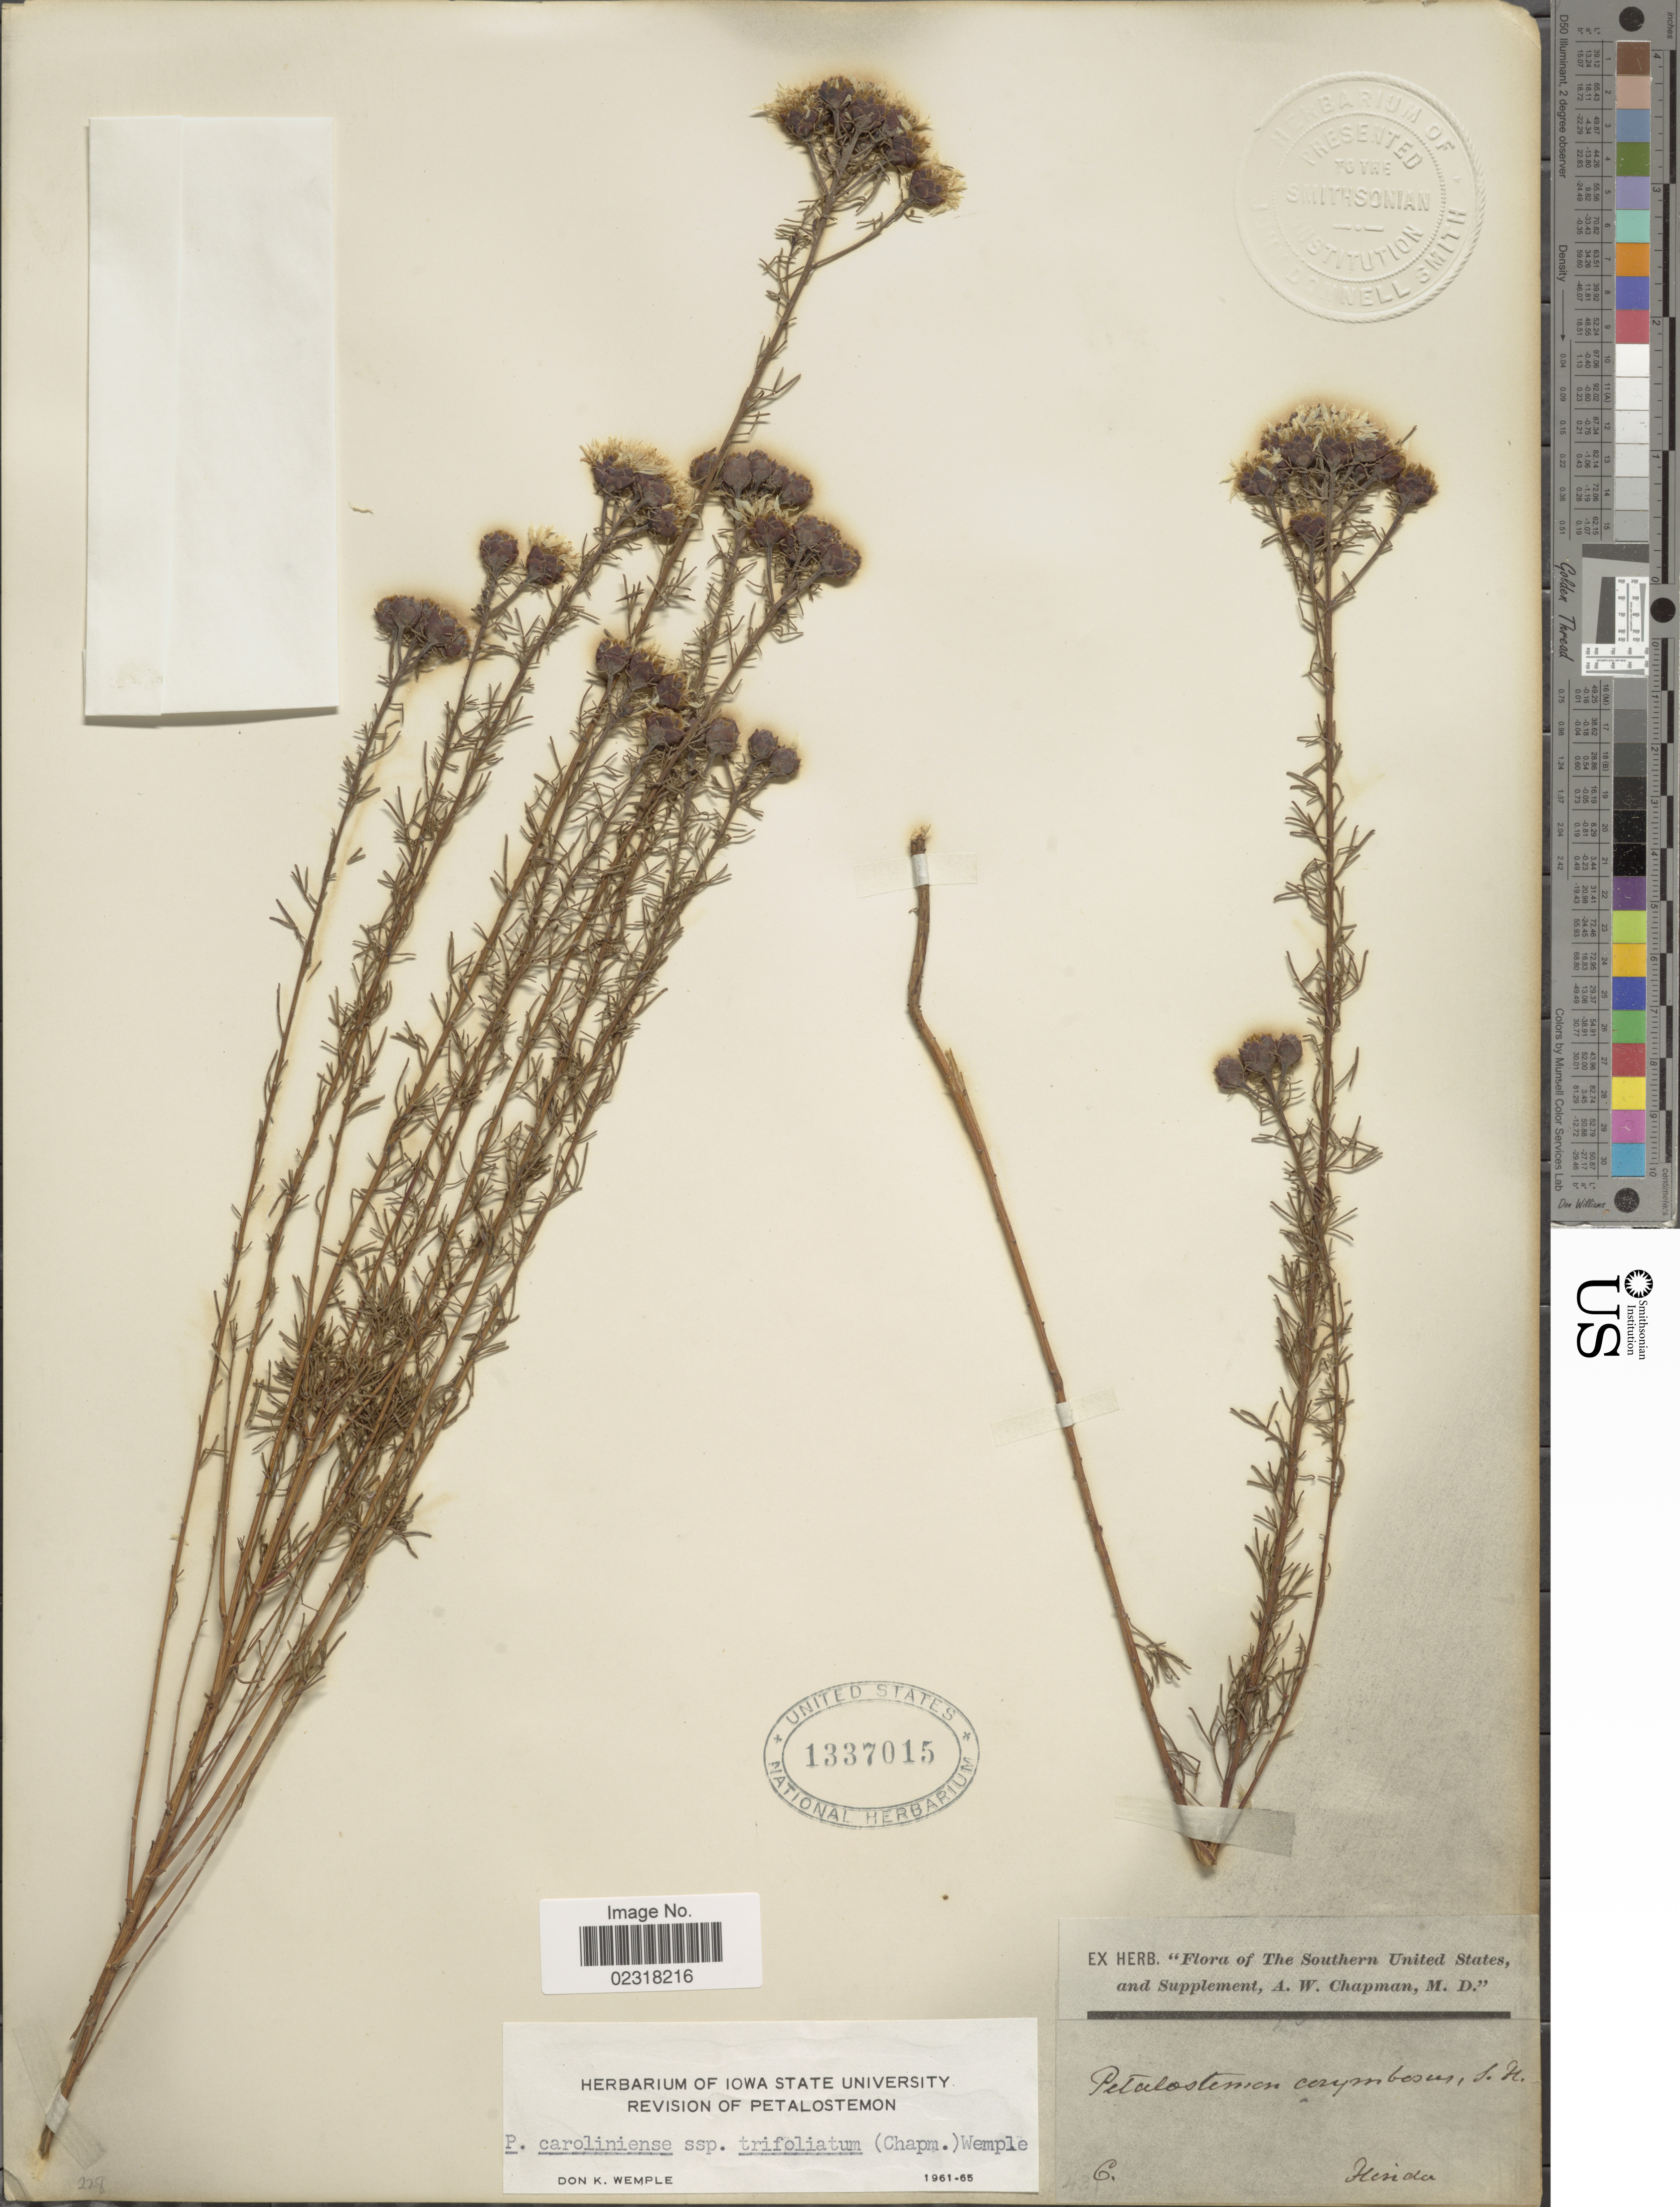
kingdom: Plantae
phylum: Tracheophyta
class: Magnoliopsida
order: Fabales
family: Fabaceae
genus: Dalea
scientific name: Dalea pinnata var. trifoliata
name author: (Chapman) Barneby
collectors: A. W. Chapman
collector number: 6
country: United States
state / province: Florida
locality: The Southern United States, and Supplement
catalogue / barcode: US 1337015